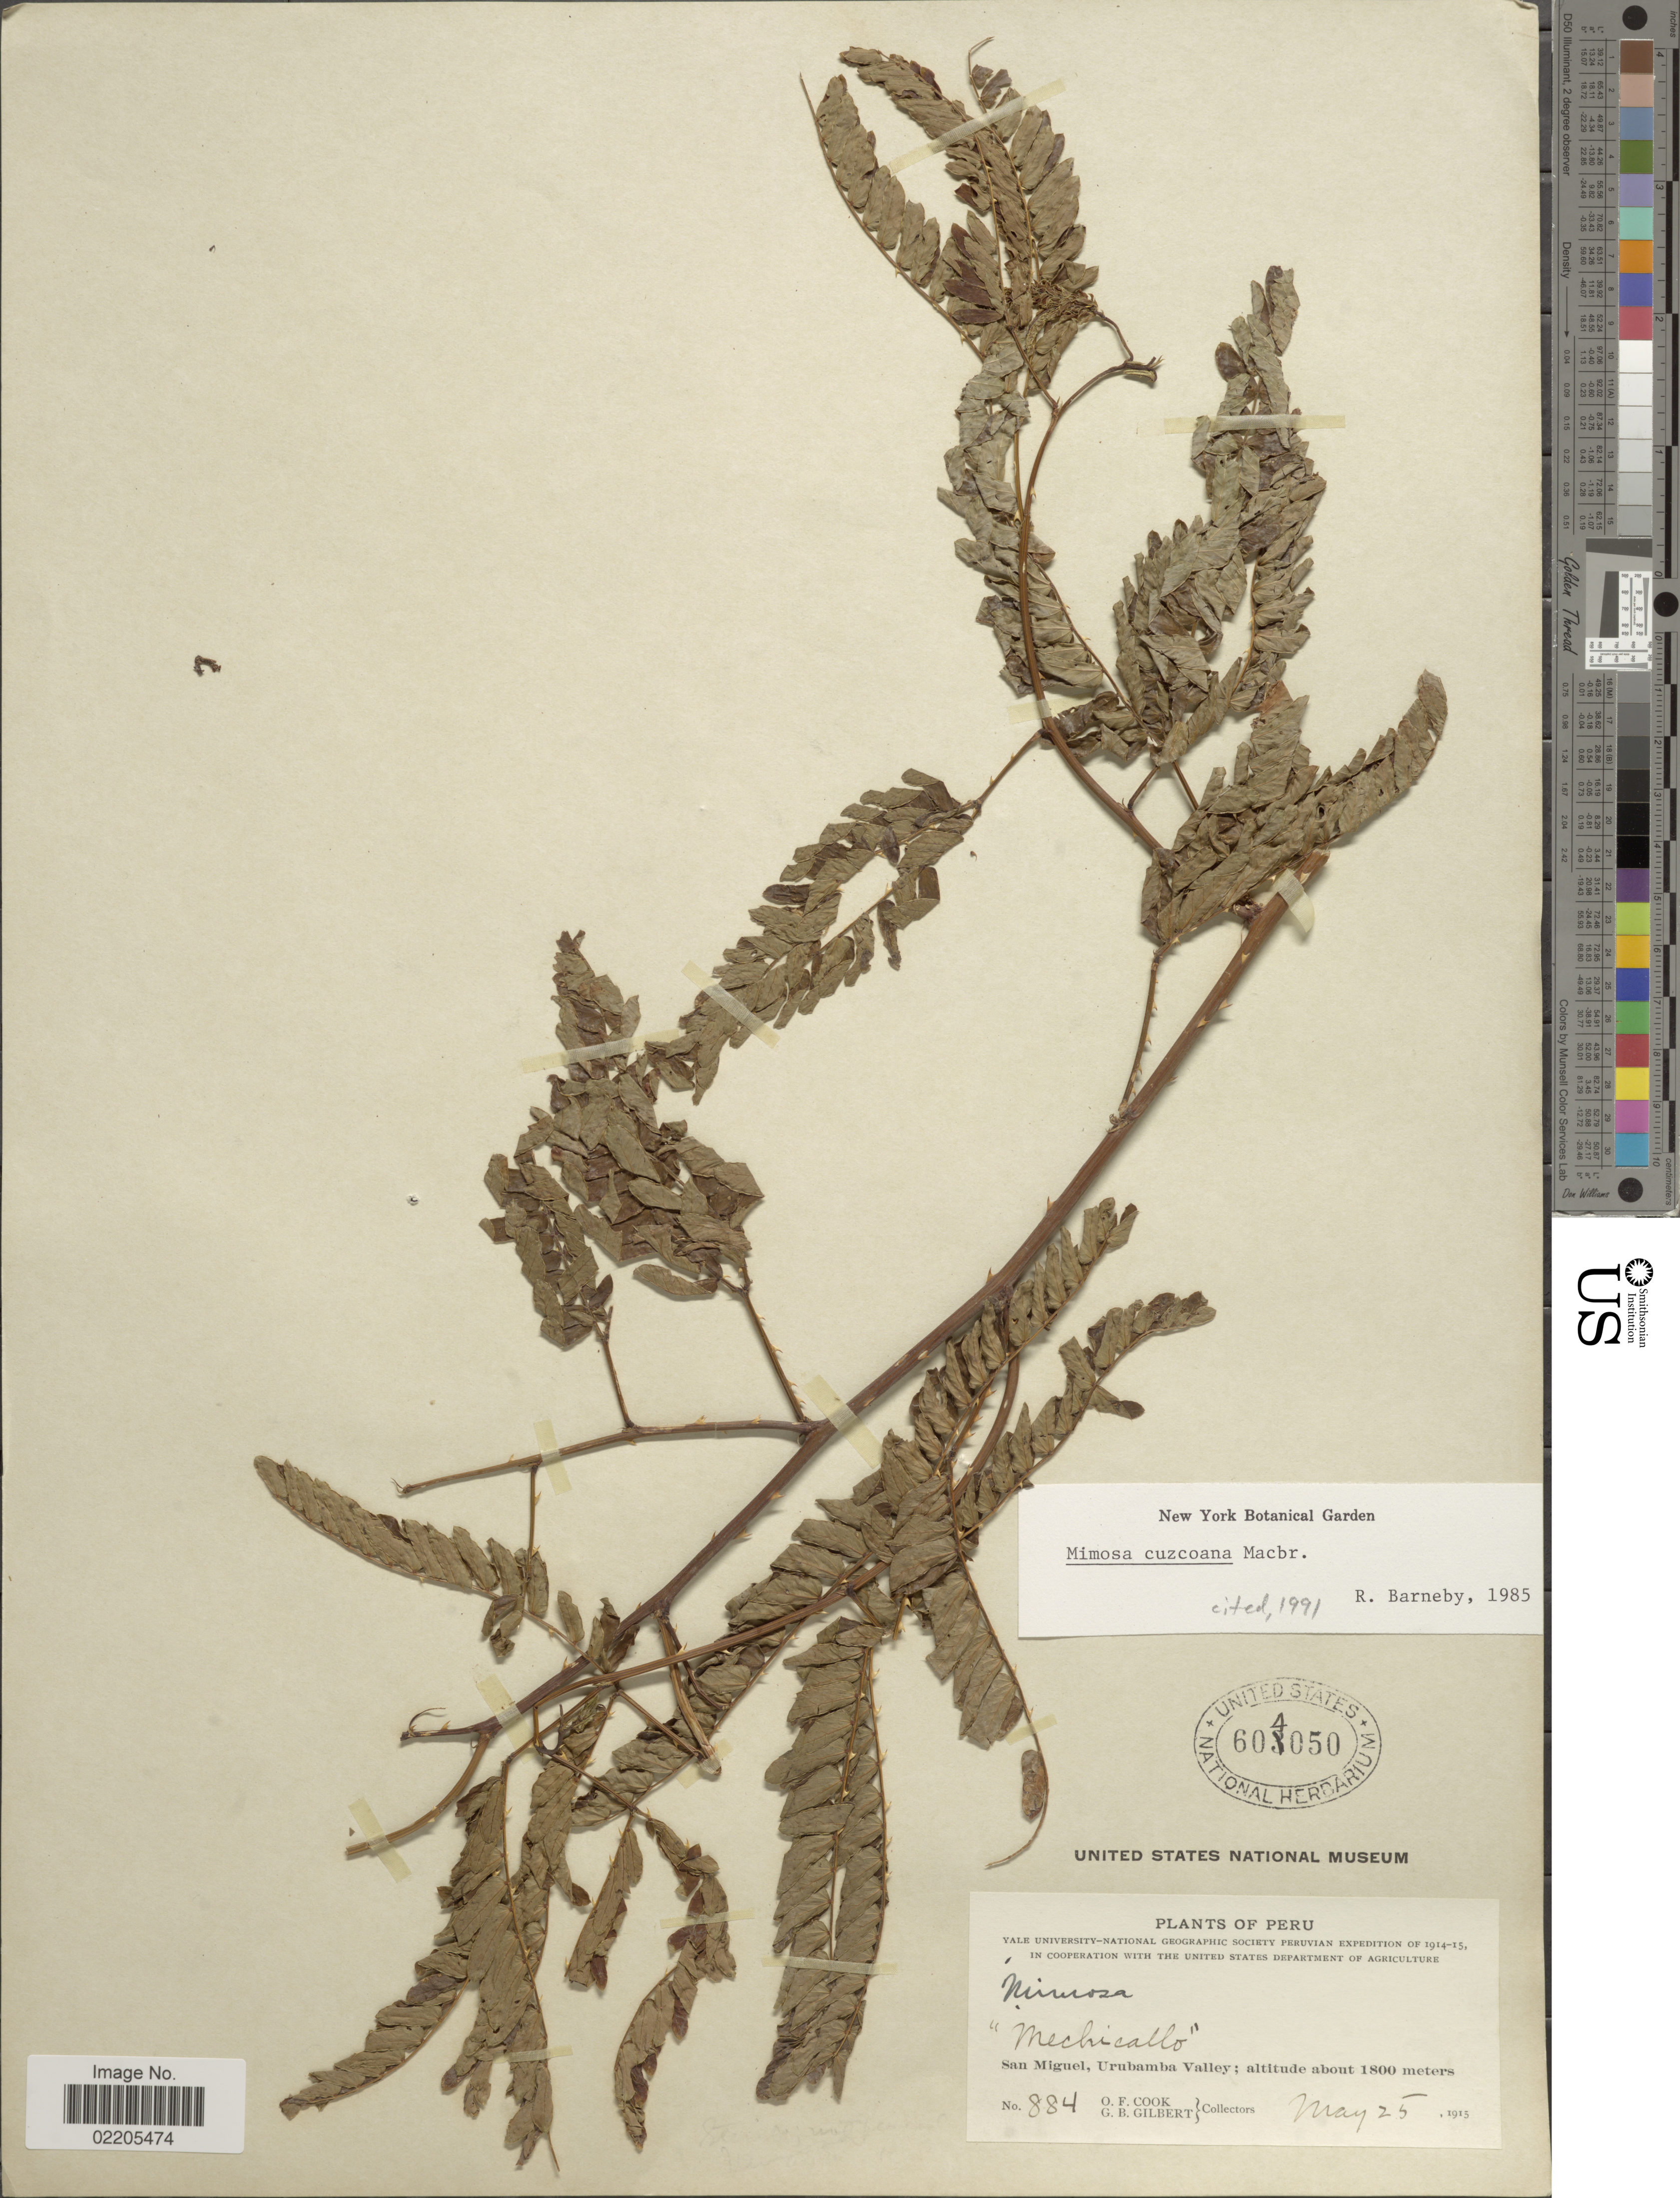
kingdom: Plantae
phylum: Tracheophyta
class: Magnoliopsida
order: Fabales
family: Fabaceae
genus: Mimosa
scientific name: Mimosa cuzcoana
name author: J.F. Macbr.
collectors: O. F. Cook & G. B. Gilbert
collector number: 884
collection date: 1915-05-25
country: Peru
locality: San Miguel, Urubamba Valley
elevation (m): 1800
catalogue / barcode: US 604050